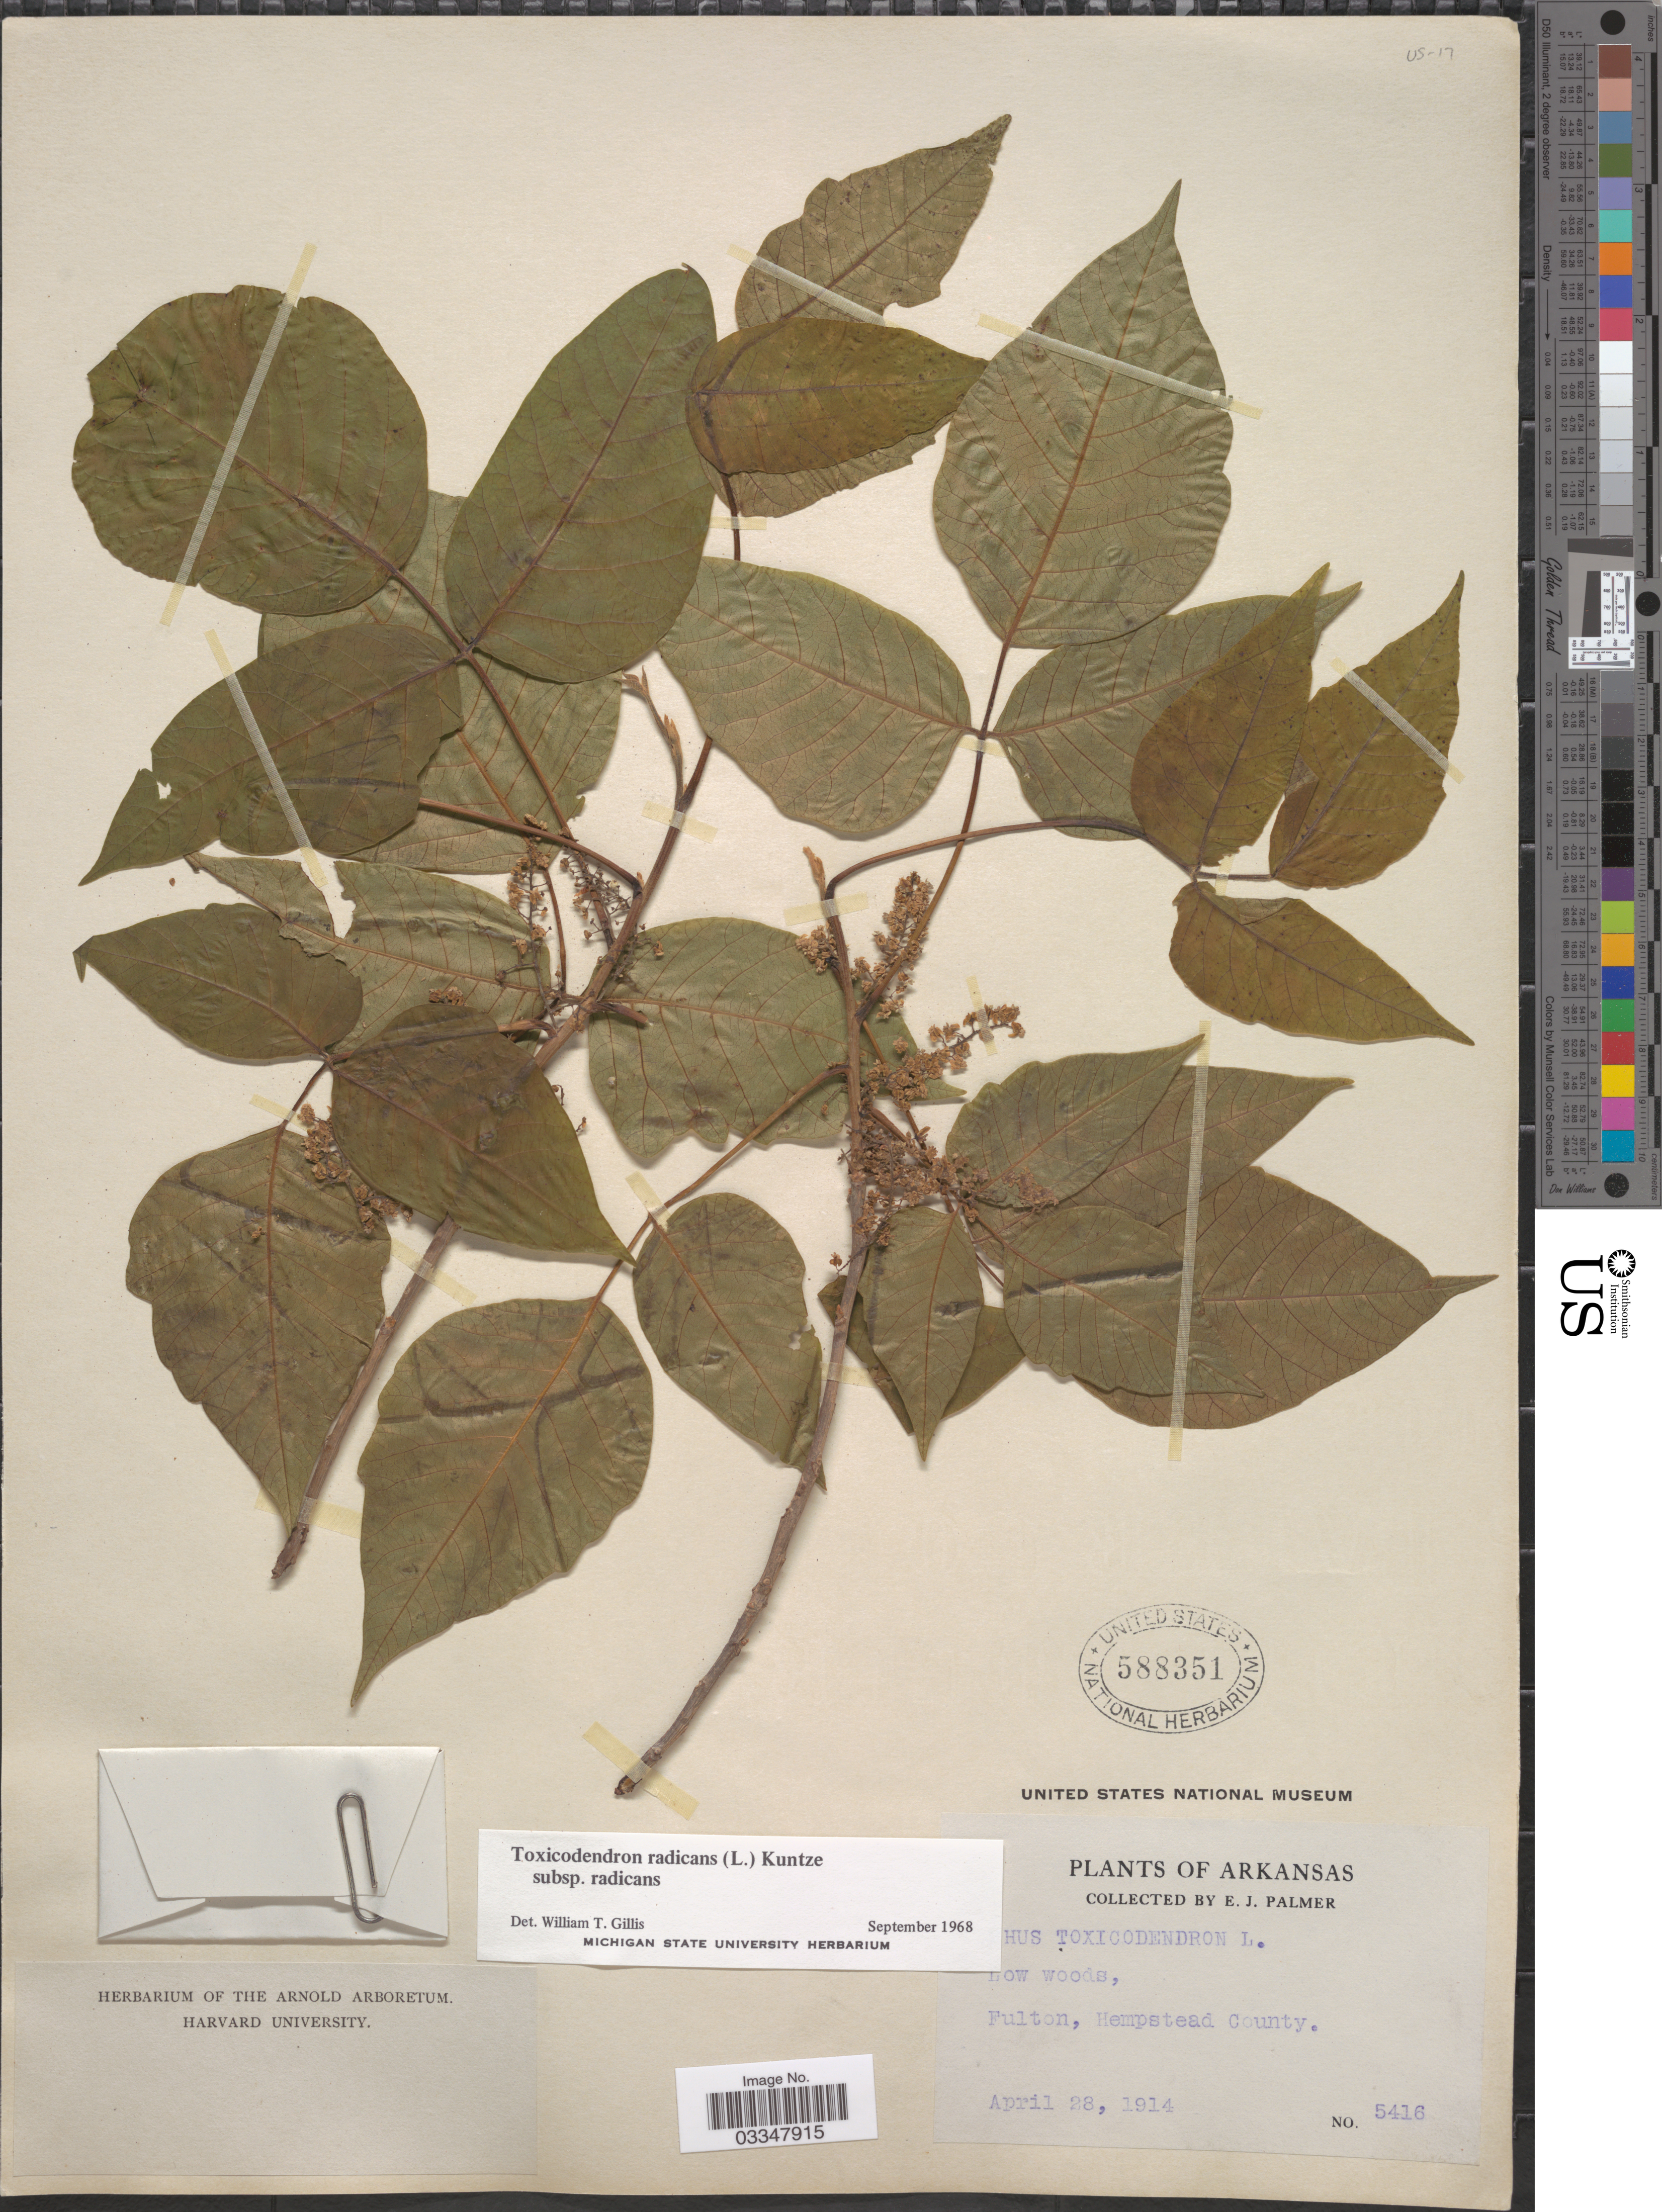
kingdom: Plantae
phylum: Tracheophyta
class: Magnoliopsida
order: Sapindales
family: Anacardiaceae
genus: Toxicodendron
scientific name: Toxicodendron radicans subsp. radicans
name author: (L.) Kuntze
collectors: E. J. Palmer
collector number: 5416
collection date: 1914-04-28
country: United States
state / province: Arkansas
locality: Fulton, Hempstead County.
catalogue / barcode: US 288351